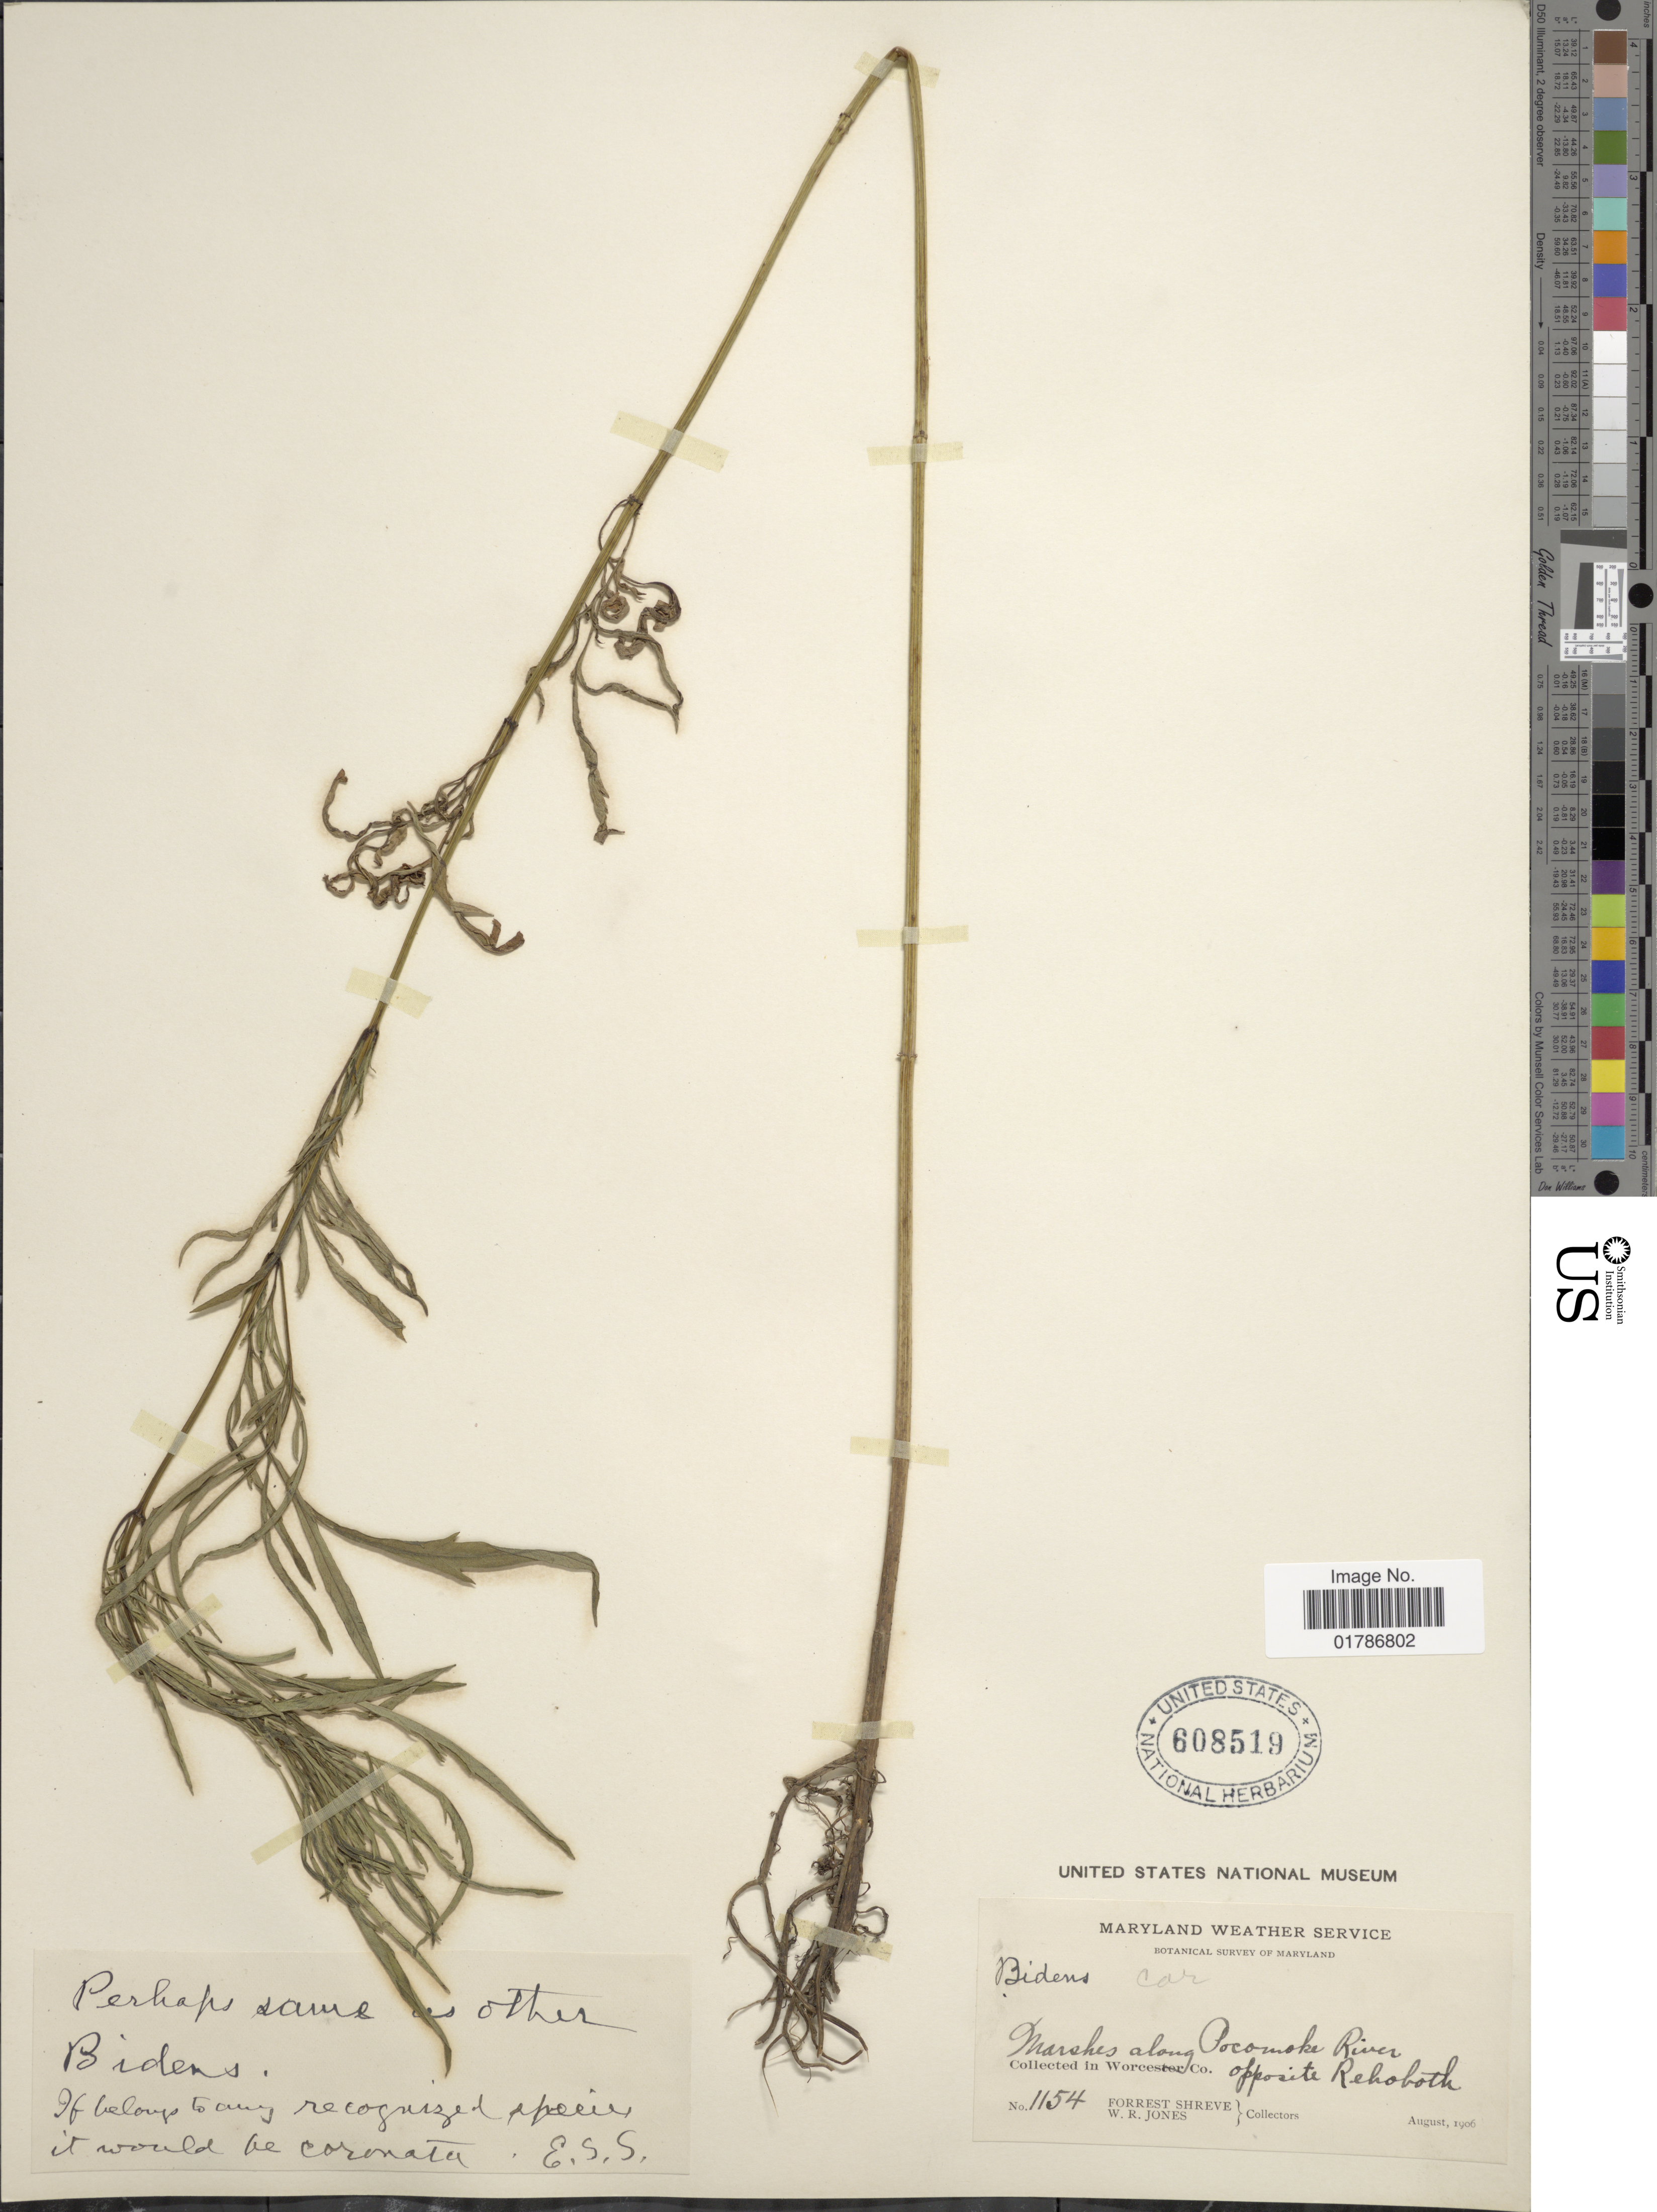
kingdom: Plantae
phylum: Tracheophyta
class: Magnoliopsida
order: Asterales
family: Asteraceae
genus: Bidens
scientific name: Bidens mitis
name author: (Michx.) Sherff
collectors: F. Shreve & W. R. Jones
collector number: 1154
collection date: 1906-08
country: United States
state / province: Maryland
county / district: Worcester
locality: Maryland Weather Service, Marshes along Pocomoks River, In Worcester Co. opposite Rehoboth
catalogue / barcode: US 608519